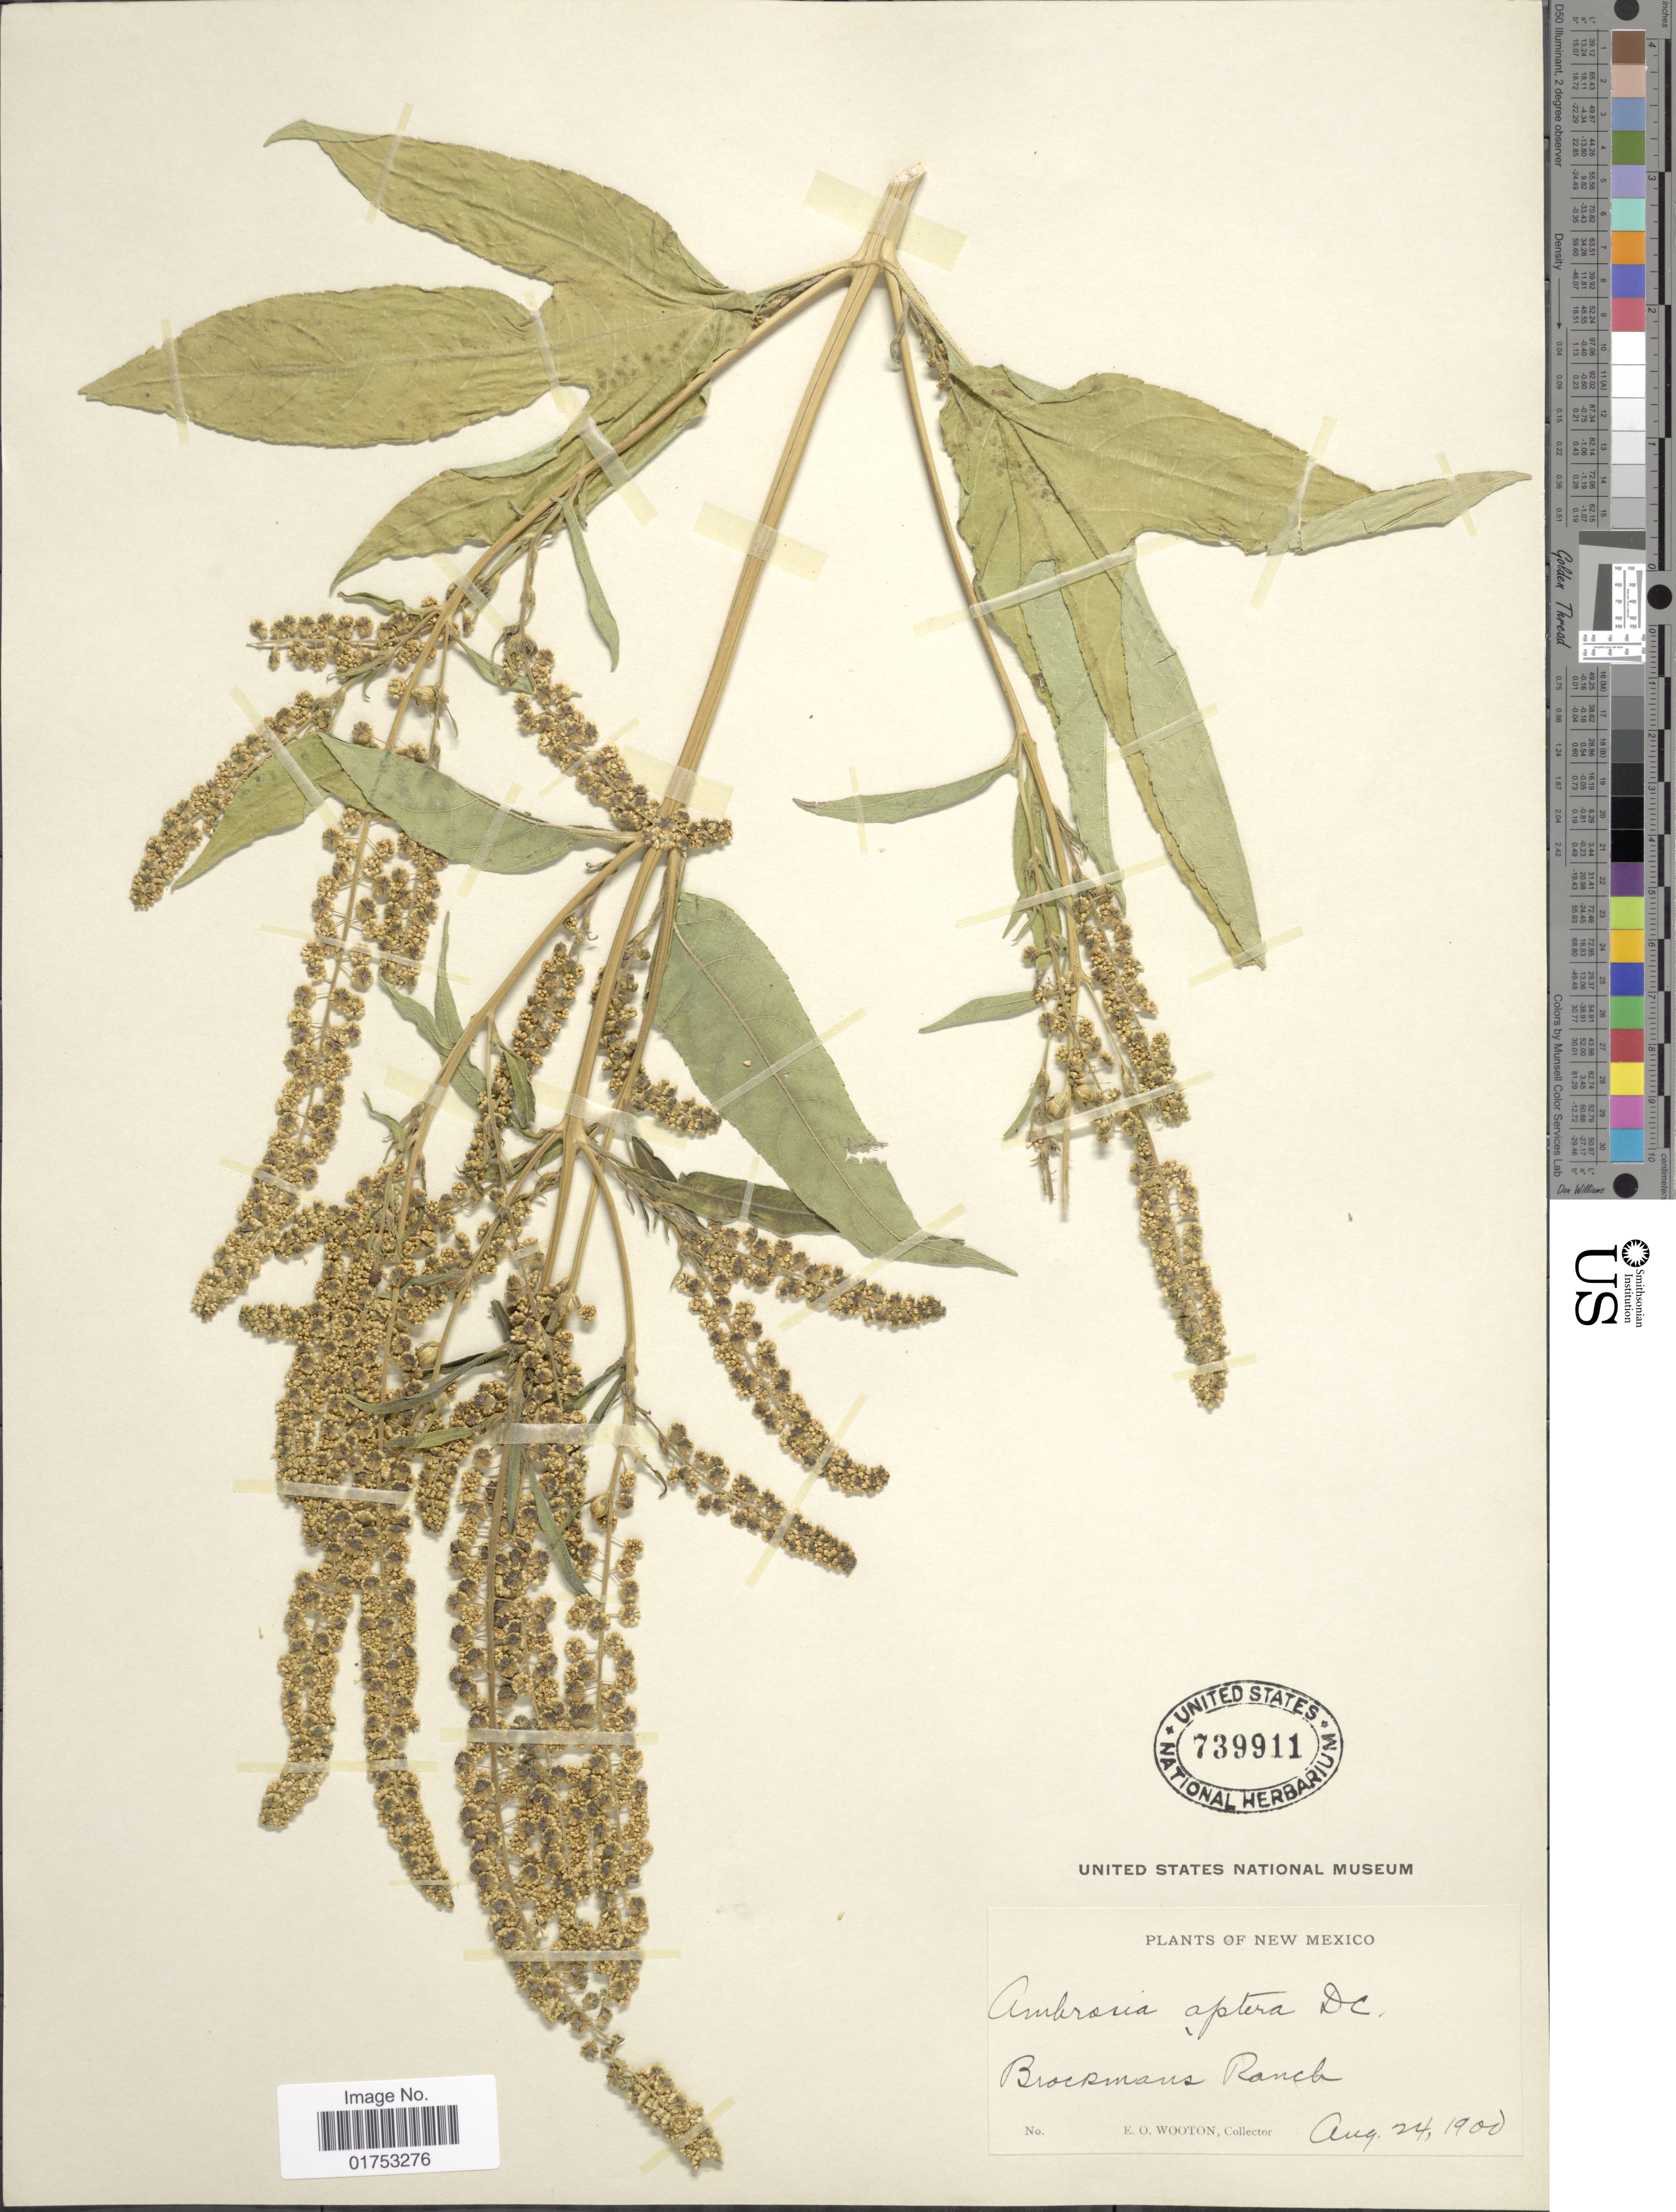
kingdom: Plantae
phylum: Tracheophyta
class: Magnoliopsida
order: Asterales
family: Asteraceae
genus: Ambrosia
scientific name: Ambrosia aptera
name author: (DC.) DC.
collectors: E. O. Wooton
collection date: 1900-08-24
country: United States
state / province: New Mexico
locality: Brockmans Ranch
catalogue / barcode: US 739911